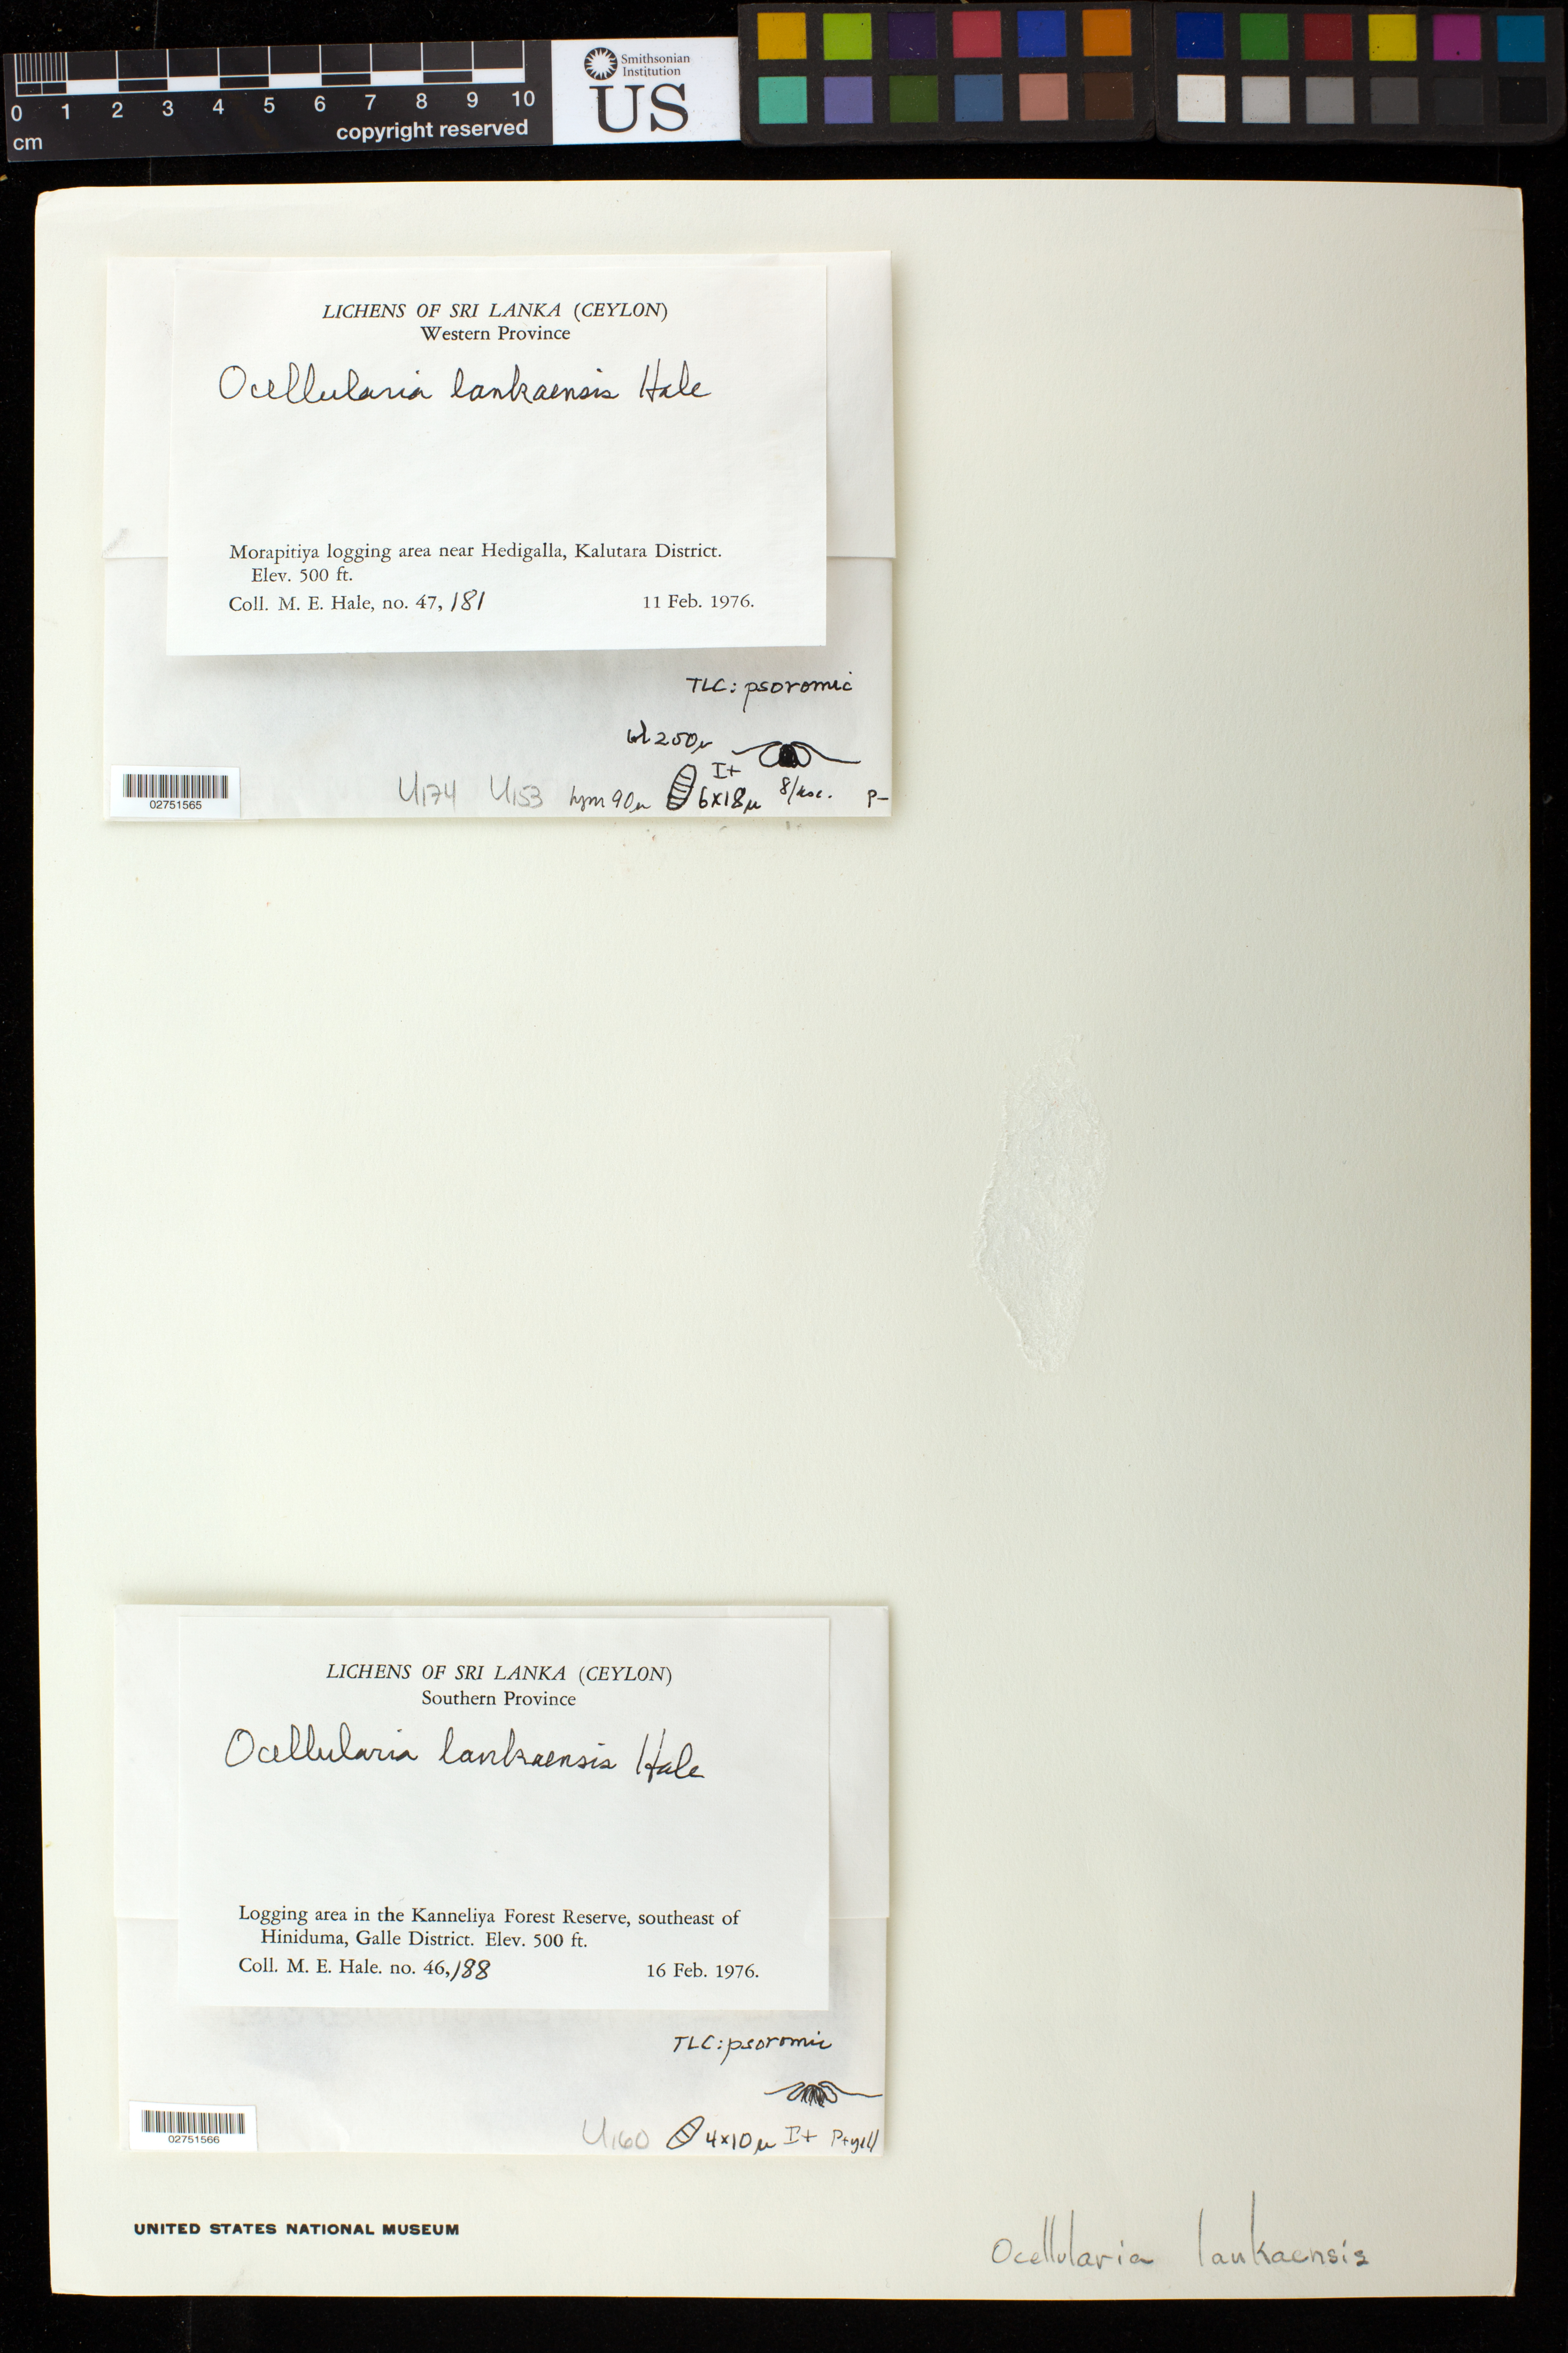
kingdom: Fungi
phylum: Ascomycota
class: Lecanoromycetes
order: Ostropales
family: Graphidaceae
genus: Ocellularia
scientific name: Ocellularia lankaensis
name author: Hale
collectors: M. Hale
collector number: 47181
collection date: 1976-02-11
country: Sri Lanka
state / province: Western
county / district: Kalutara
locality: Morapitiya logging area near Hedigalla, Kalutara Distr.